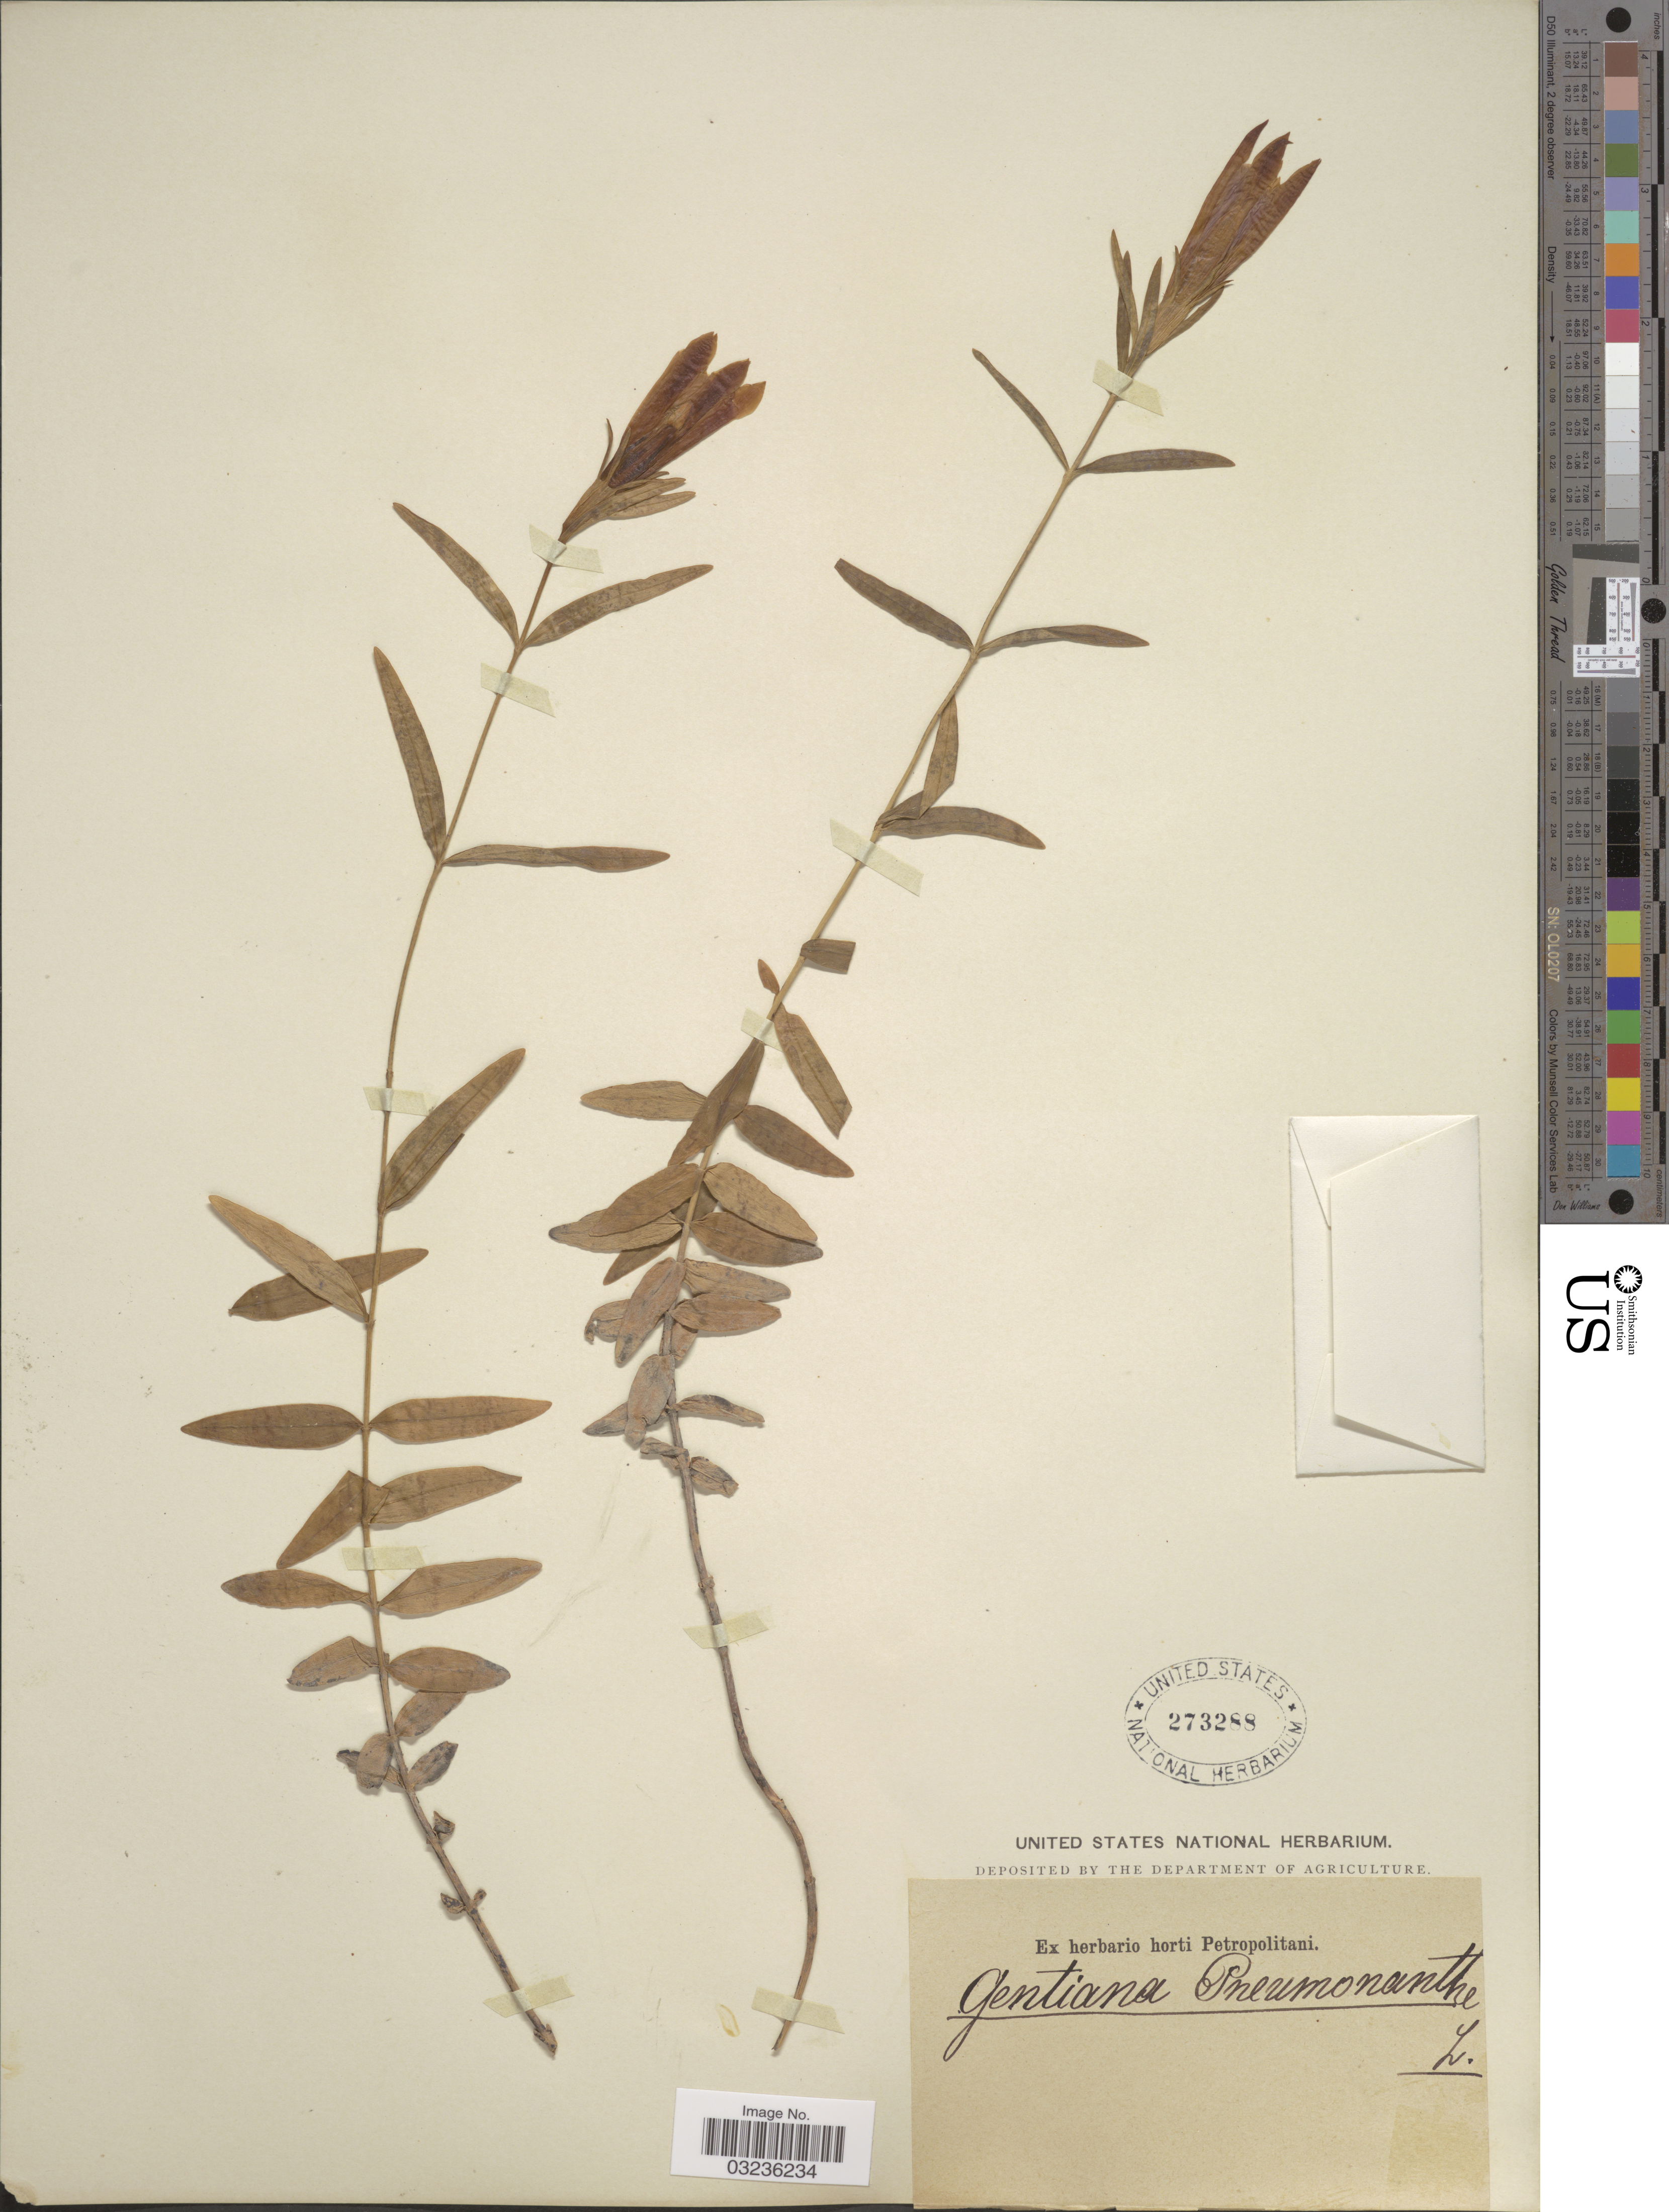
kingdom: Plantae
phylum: Tracheophyta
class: Magnoliopsida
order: Gentianales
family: Gentianaceae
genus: Gentiana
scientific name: Gentiana pneumonanthe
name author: L.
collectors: ex herb. horti Petropolitani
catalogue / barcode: US 273288